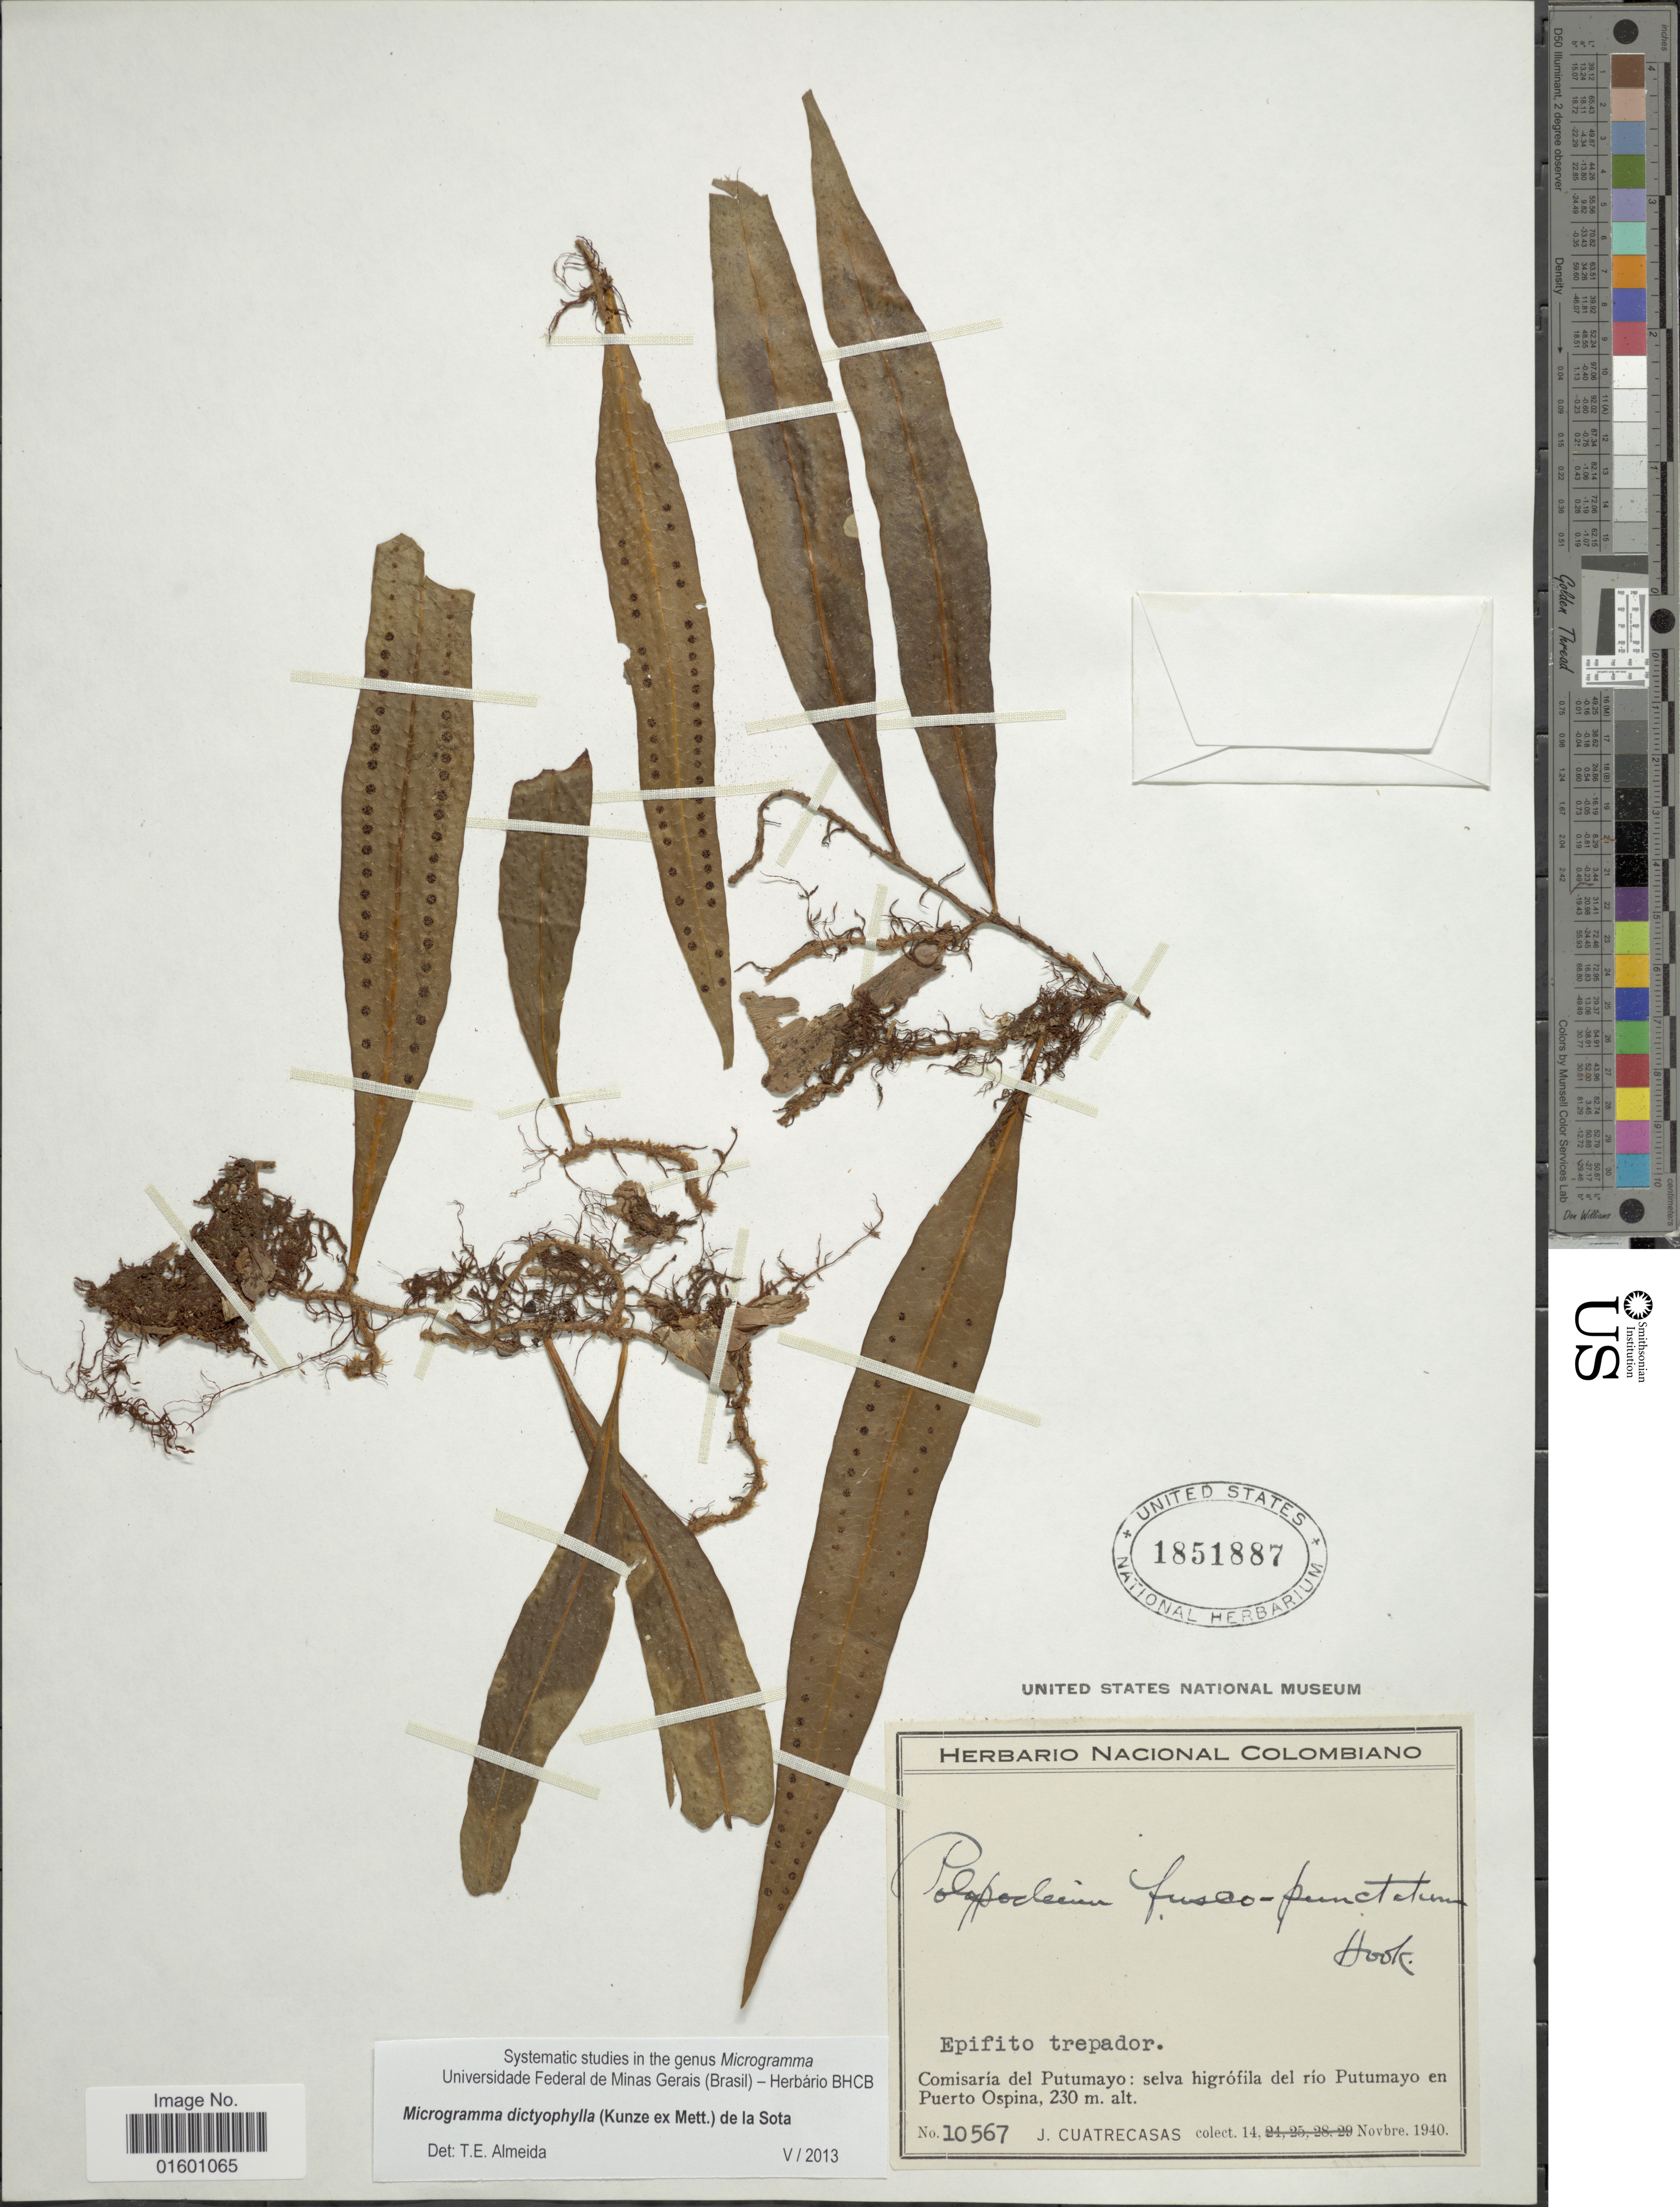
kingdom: Plantae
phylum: Tracheophyta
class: Polypodiopsida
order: Polypodiales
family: Polypodiaceae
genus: Microgramma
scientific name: Microgramma dictyophylla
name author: (Kunze ex Mett.) de la Sota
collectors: J. Cuatrecasas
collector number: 10567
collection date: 1940-11-14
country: Colombia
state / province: Putumayo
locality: Selva higrofila del rio Putumayo en Puerto Ospina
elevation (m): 230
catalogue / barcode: US 1851887